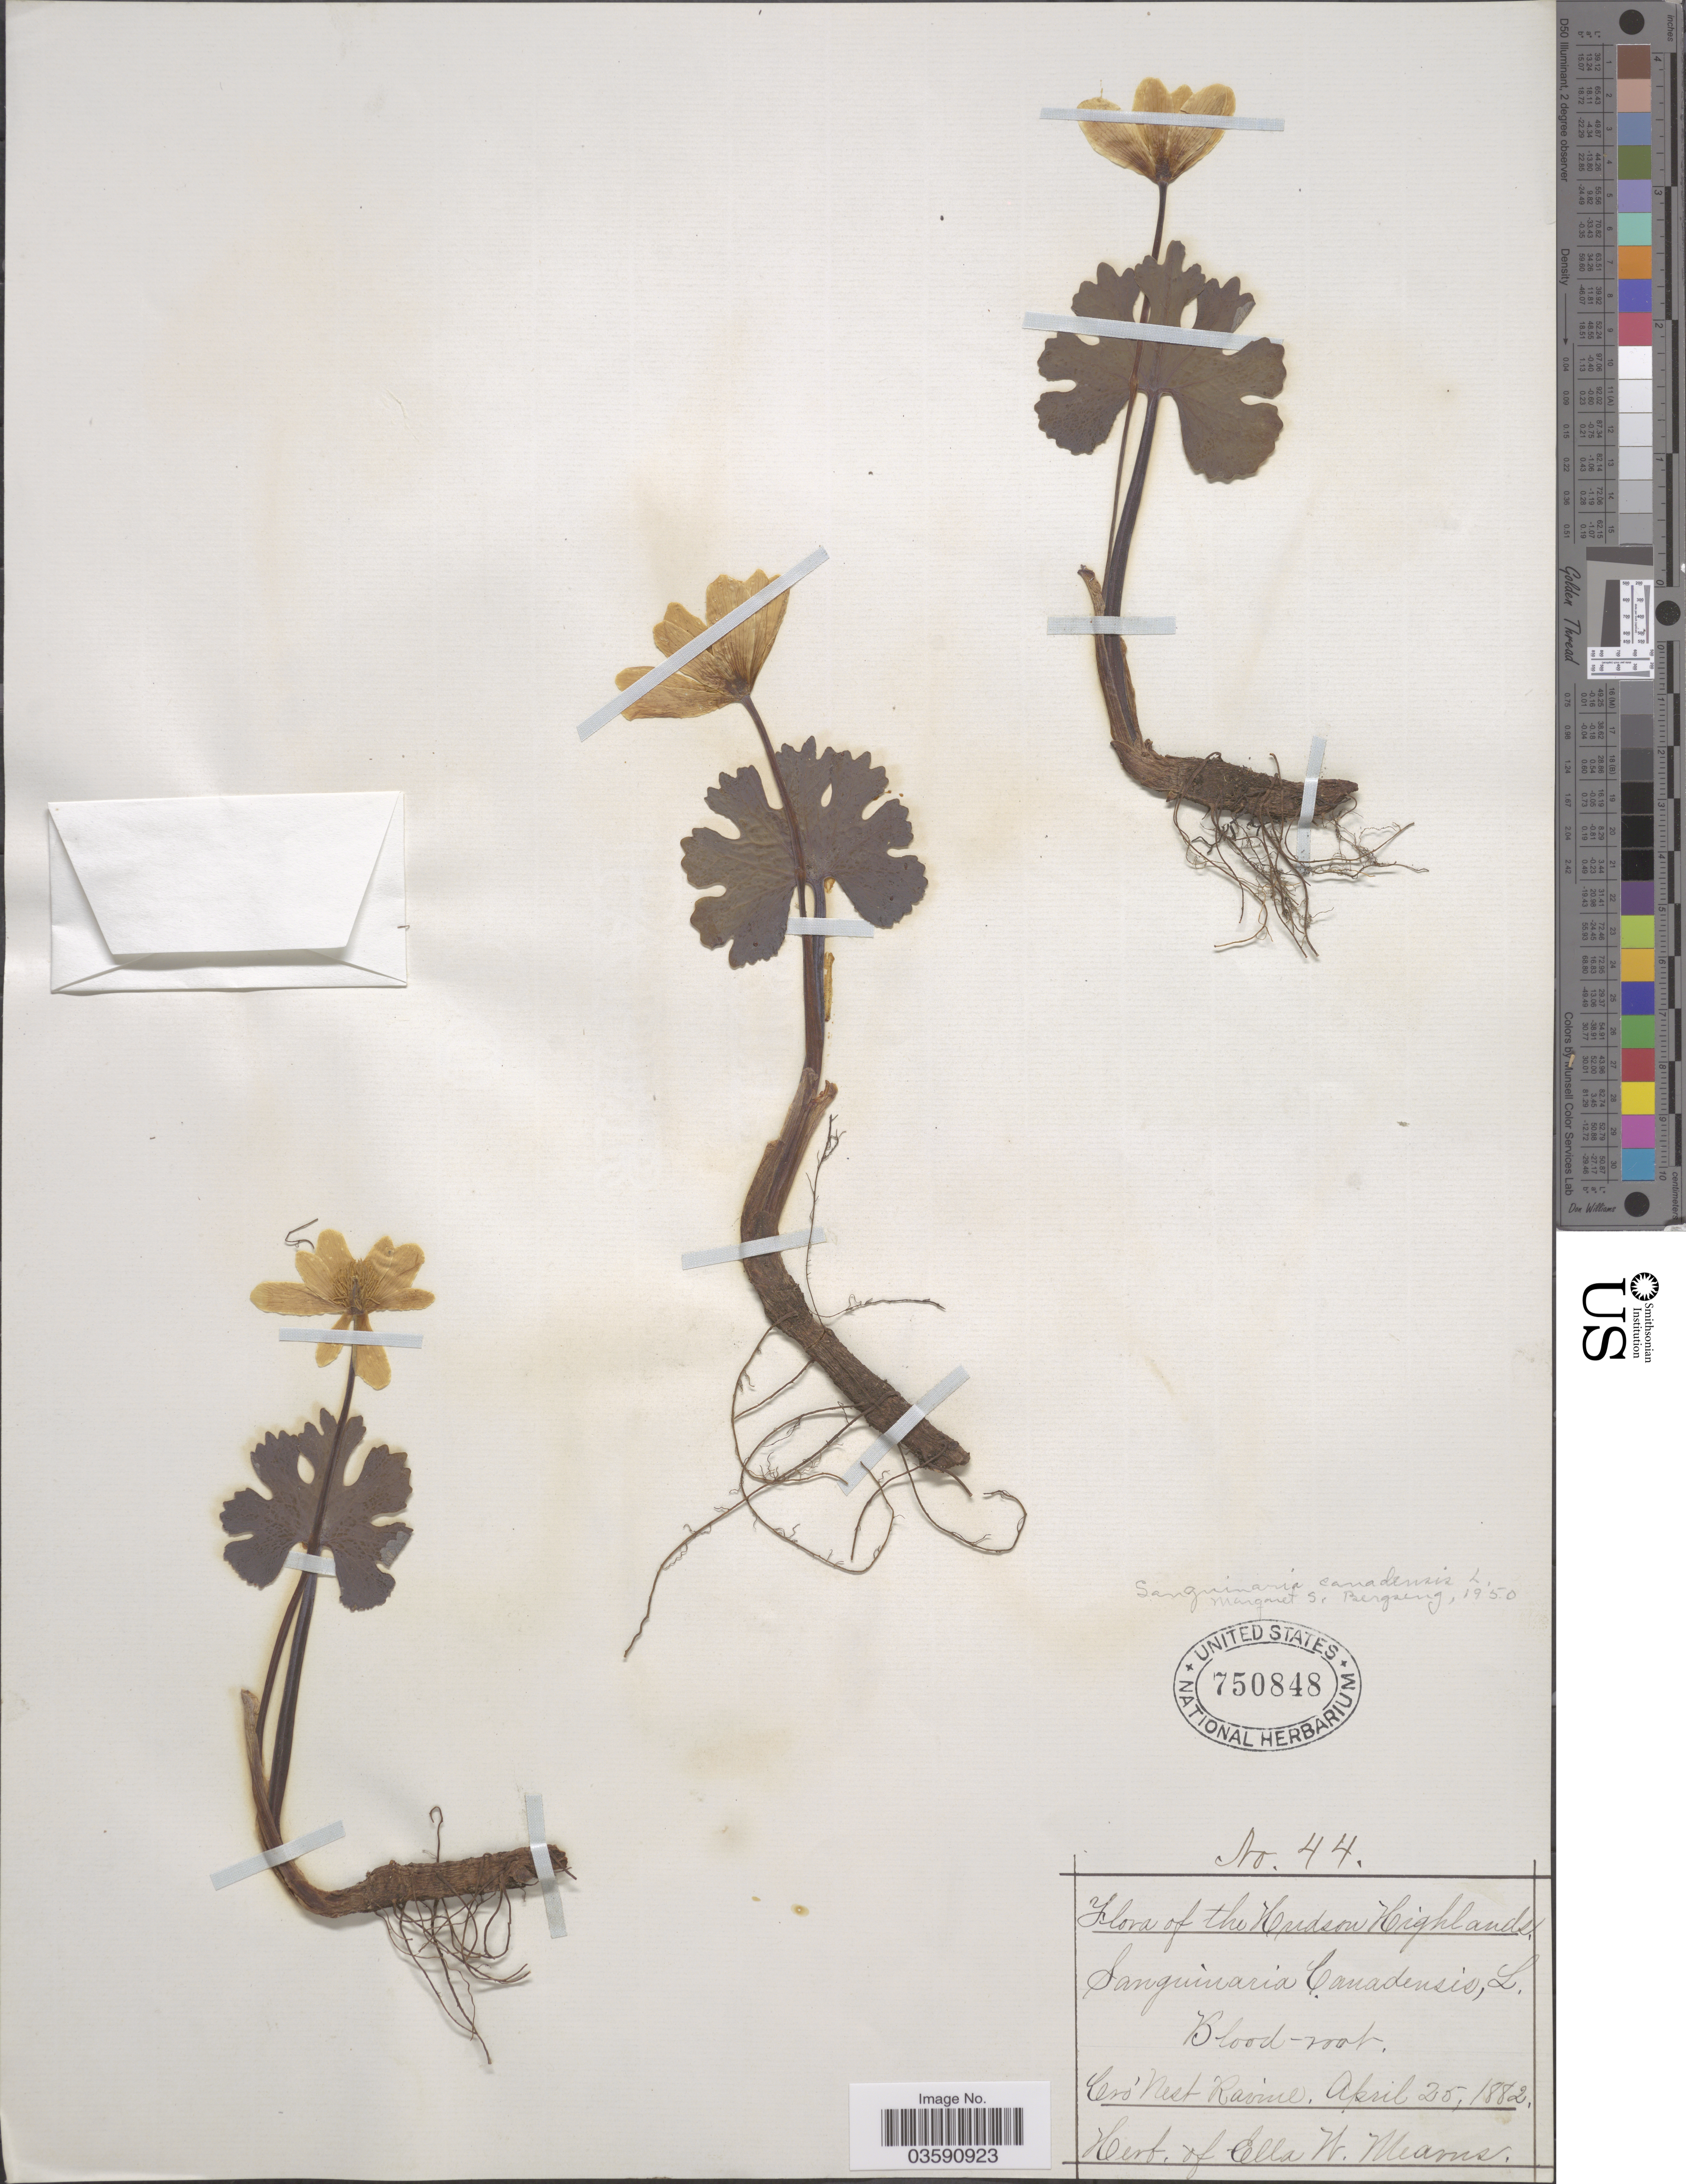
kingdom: Plantae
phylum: Tracheophyta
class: Magnoliopsida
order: Ranunculales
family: Papaveraceae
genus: Sanguinaria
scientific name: Sanguinaria canadensis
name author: L.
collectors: ex herb. Ella W. Mearns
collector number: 44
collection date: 1882-04-25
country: United States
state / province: New York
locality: The Hudson Highlands. Crò Nest Ravine.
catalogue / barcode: US 750848